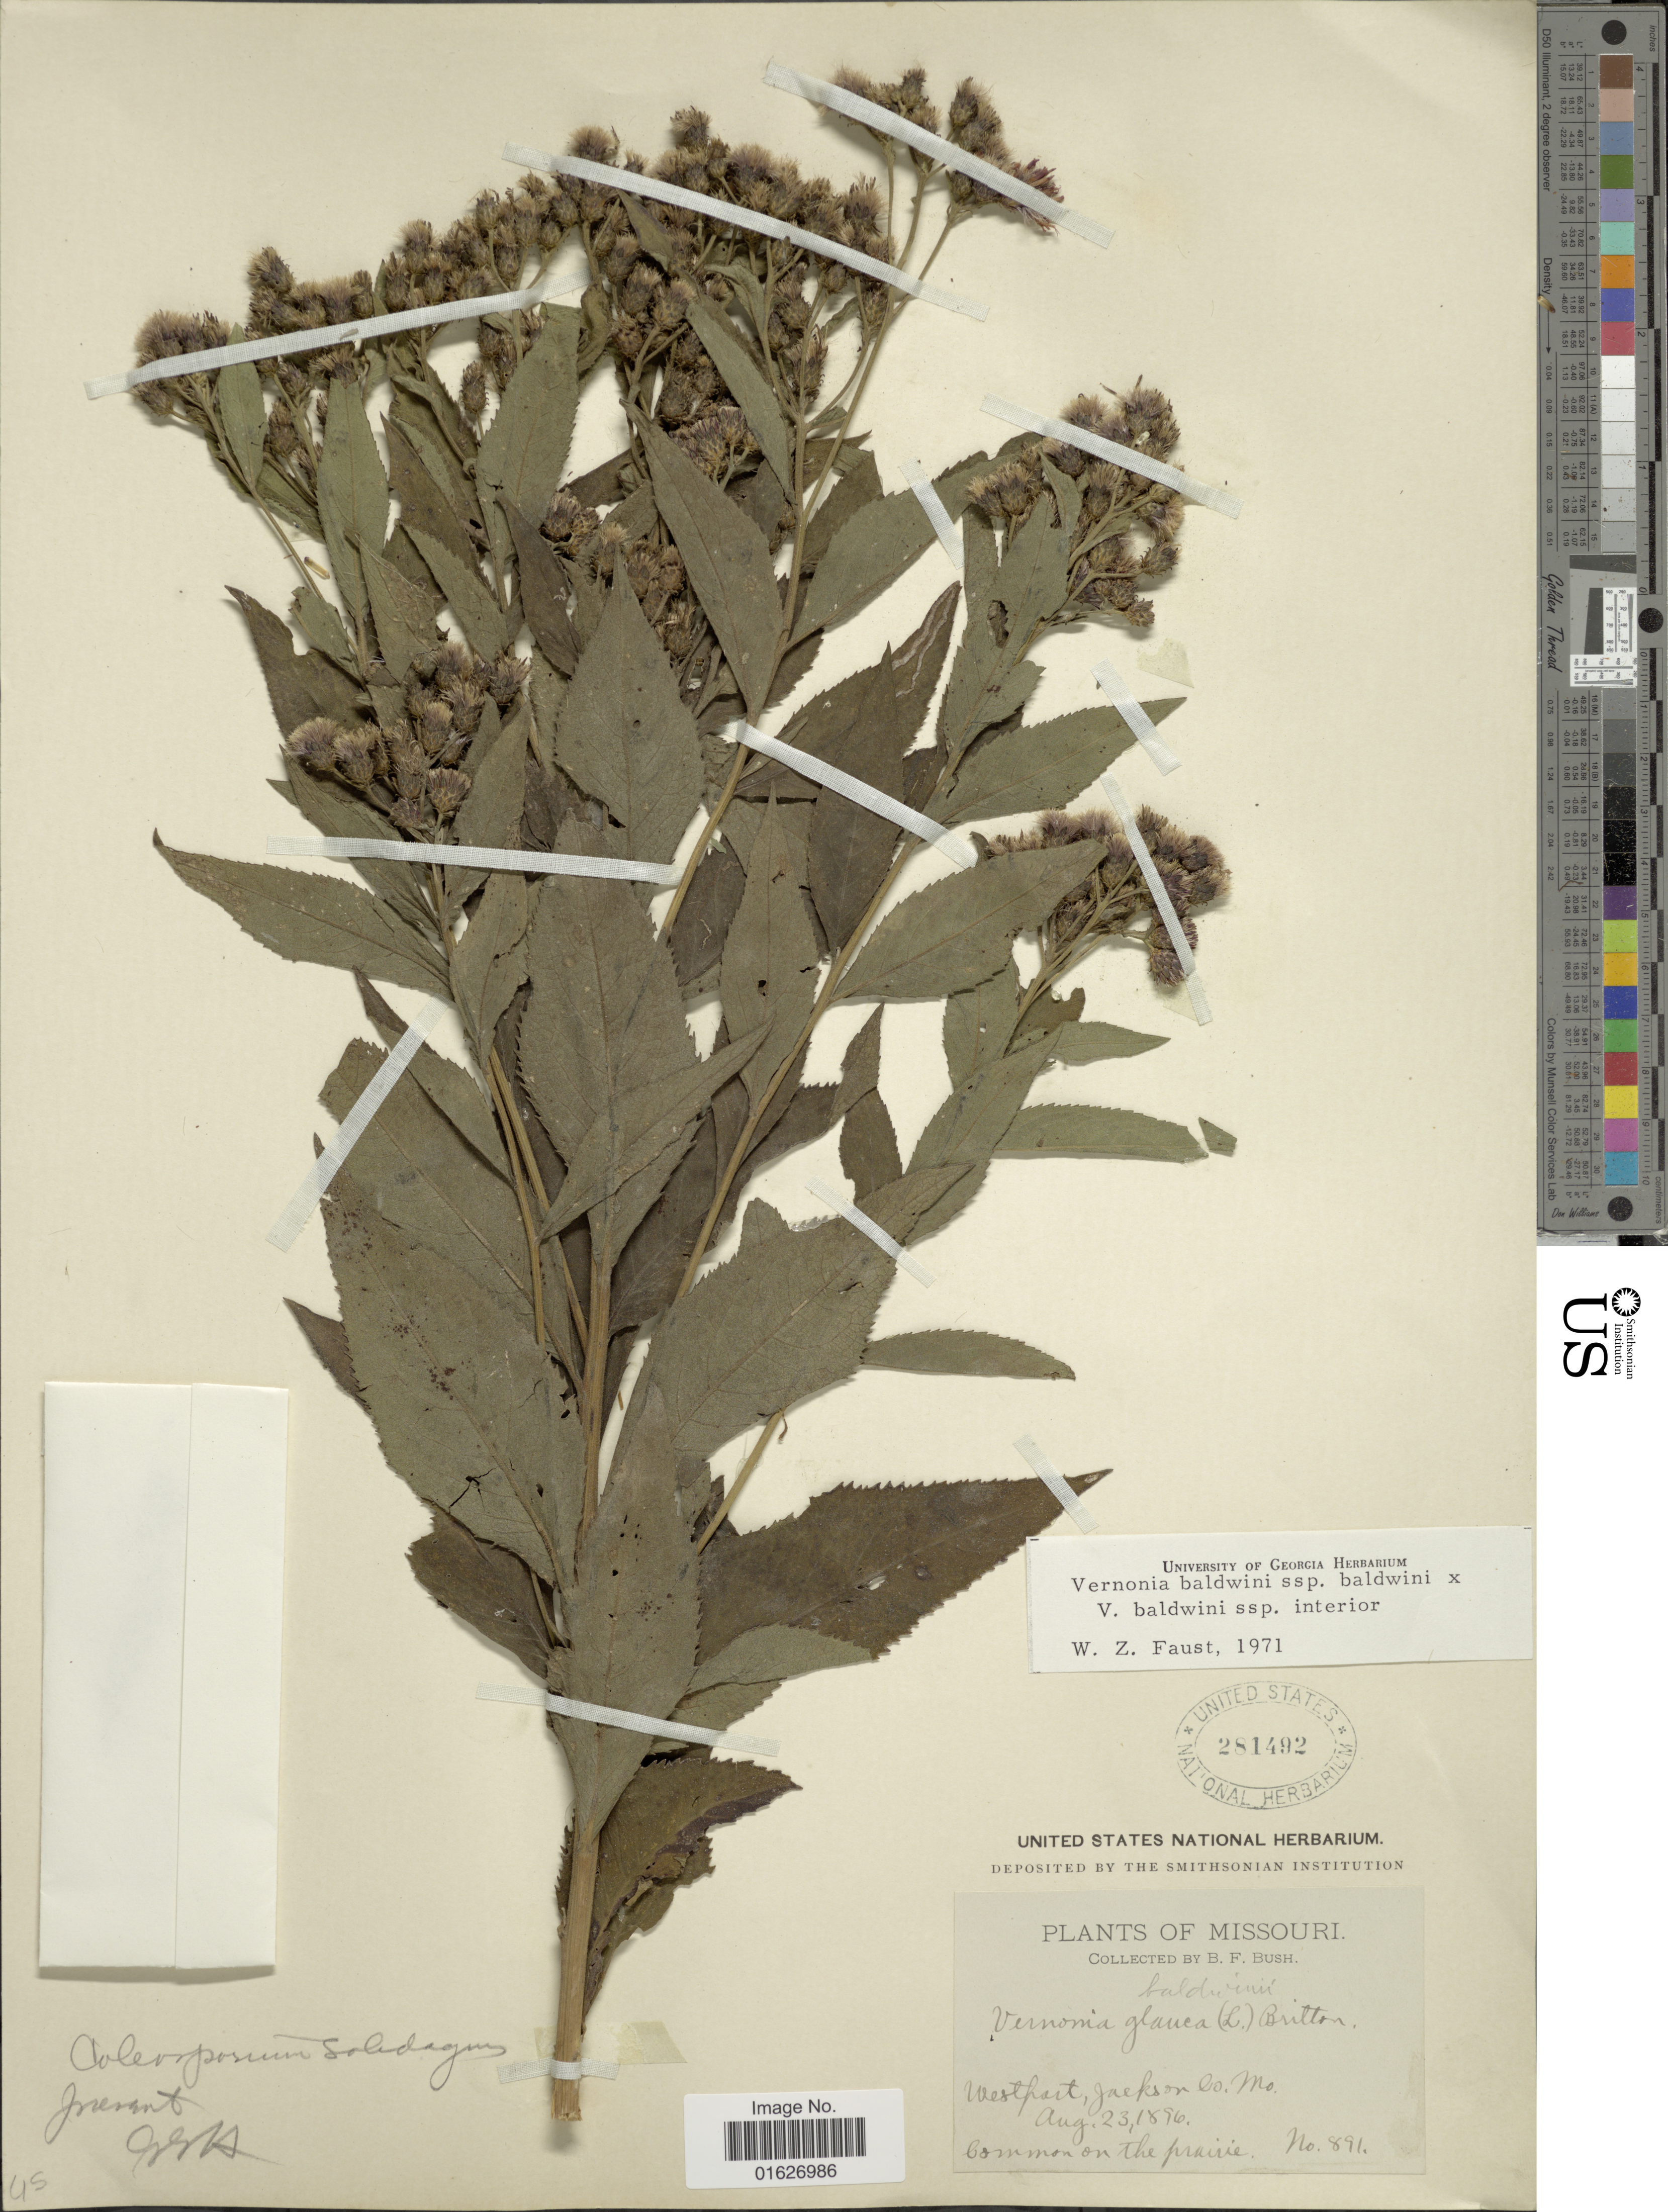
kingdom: Plantae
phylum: Tracheophyta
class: Magnoliopsida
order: Asterales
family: Asteraceae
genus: Vernonia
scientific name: Vernonia baldwinii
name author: Torr.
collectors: B. F. Bush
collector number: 891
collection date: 1896-08-23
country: United States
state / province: Missouri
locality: Westport, Jackson Co.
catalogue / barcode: US 281492